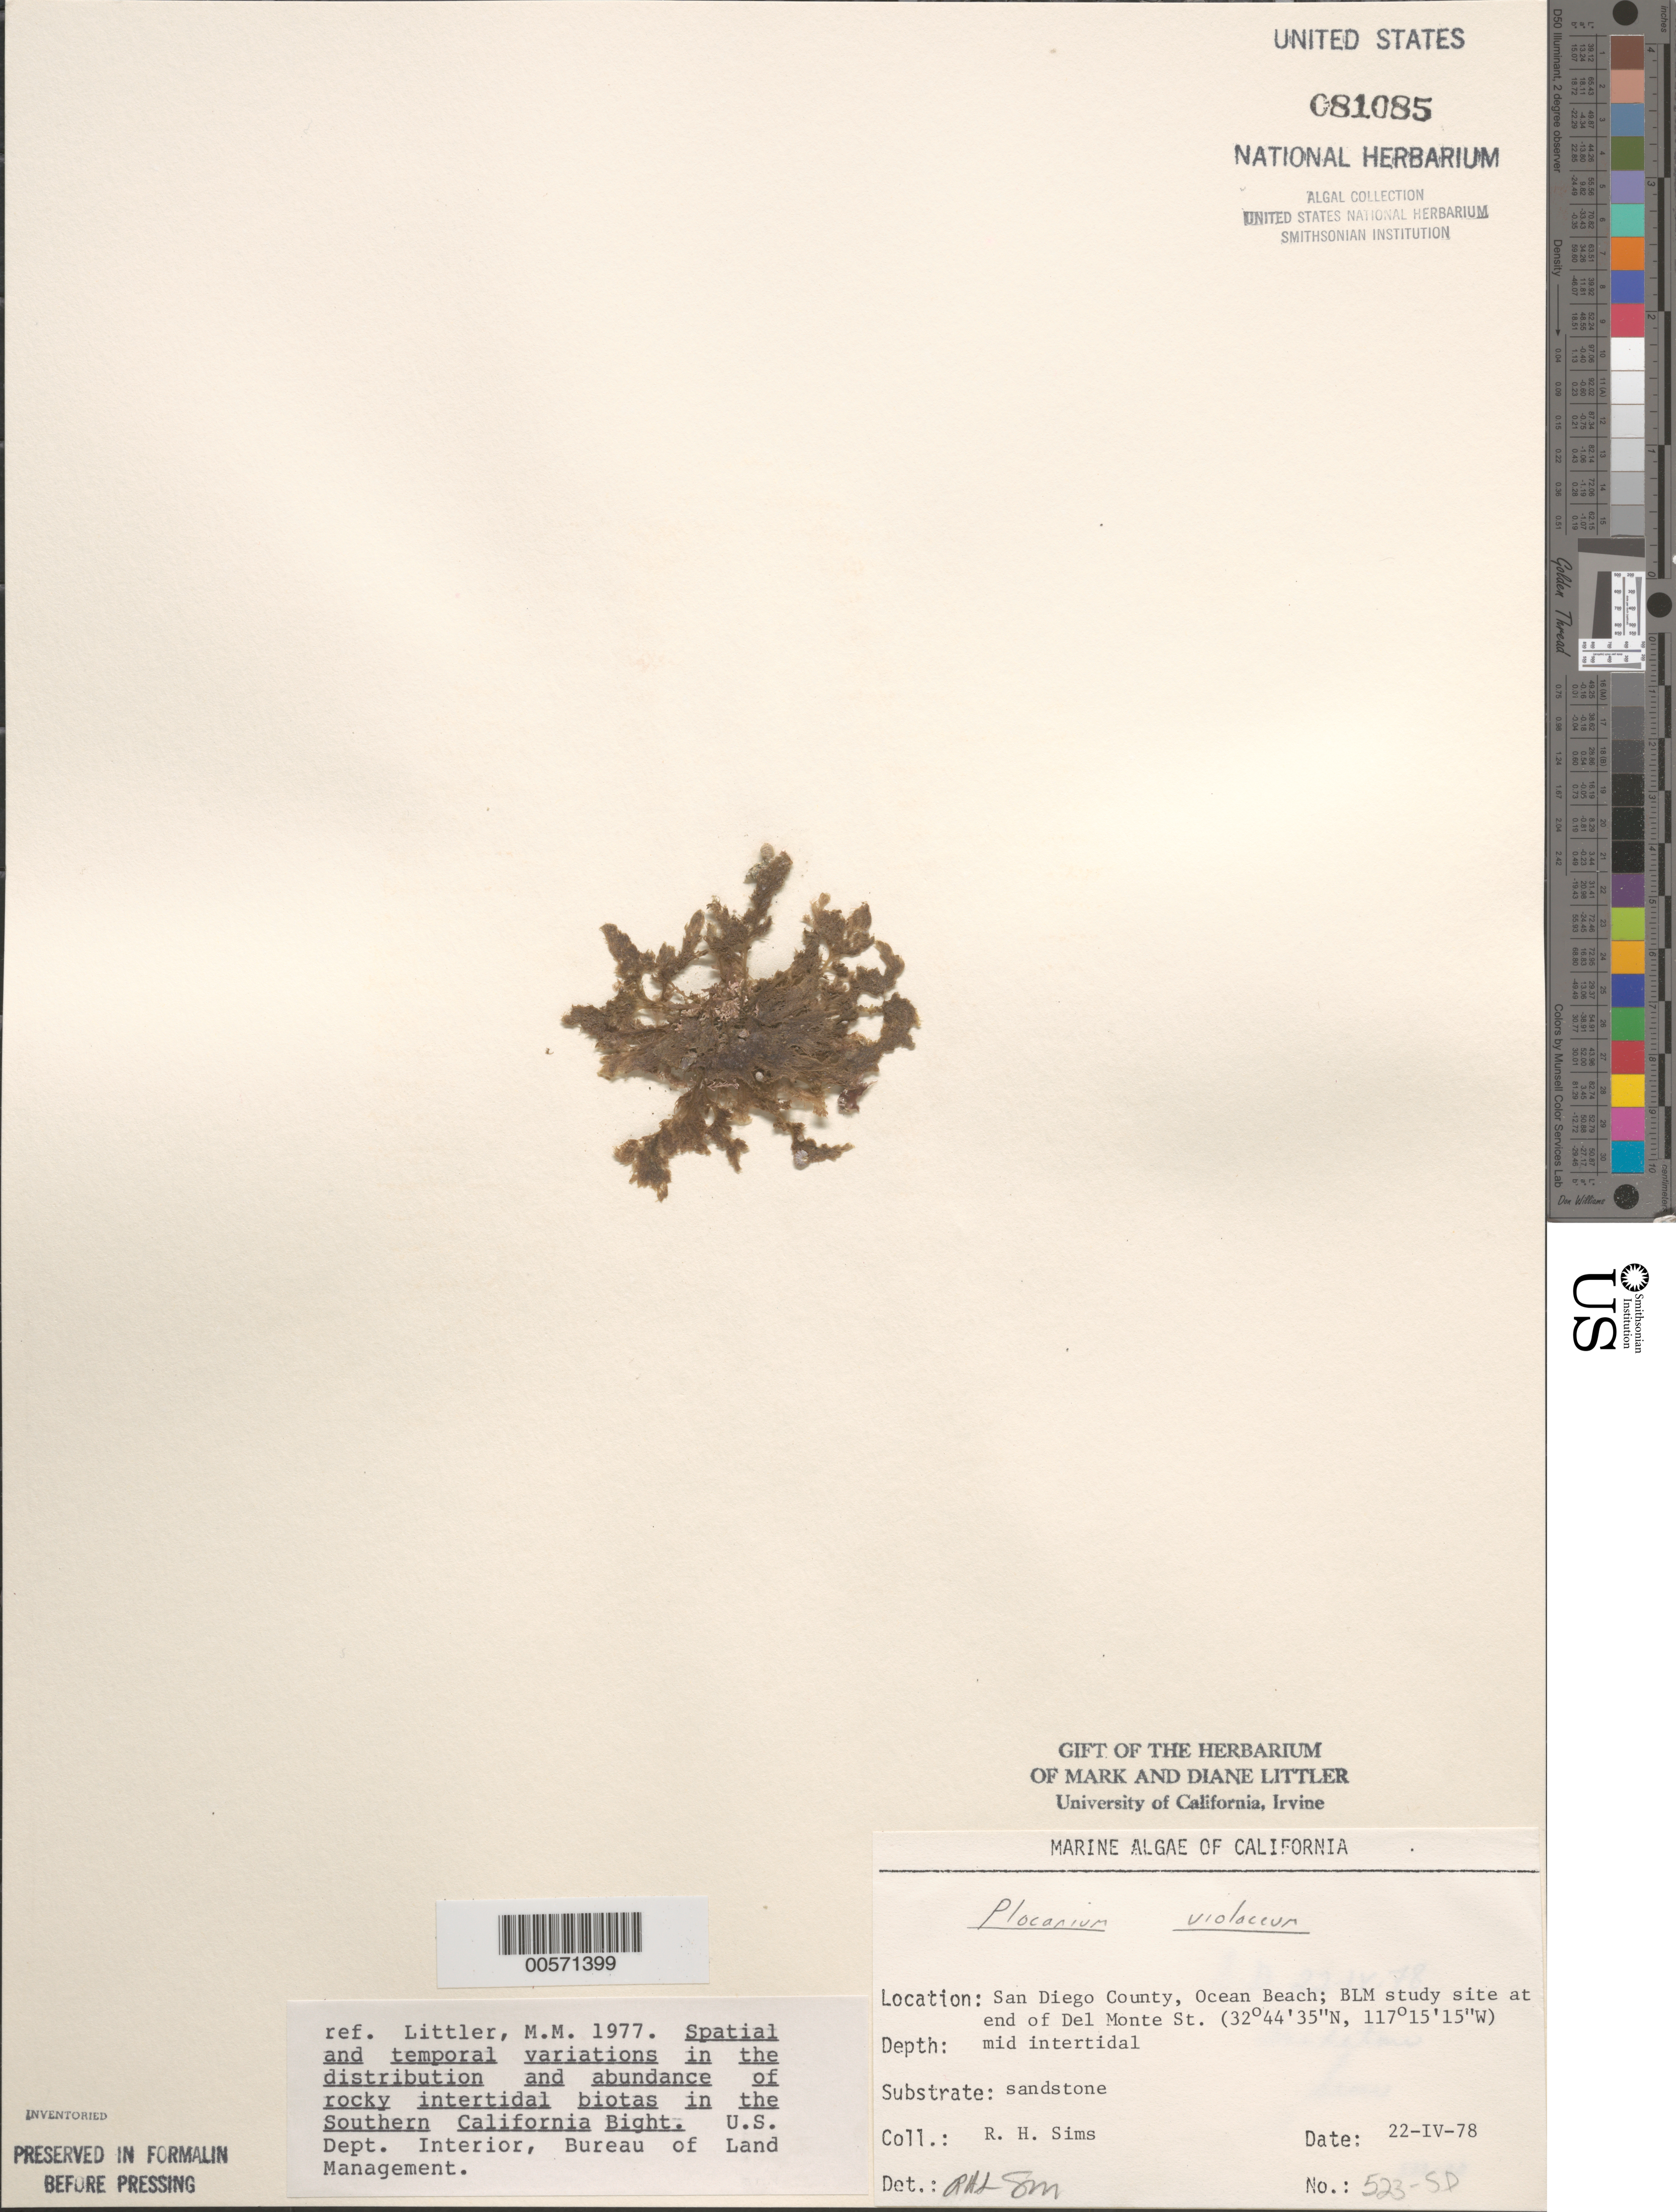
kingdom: Plantae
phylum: Rhodophyta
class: Florideophyceae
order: Plocamiales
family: Plocamiaceae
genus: Plocamium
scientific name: Plocamium violaceum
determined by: Sims, Robert H.; Murray, S. N.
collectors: R. H. Sims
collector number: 523-sd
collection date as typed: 22 Apr 1978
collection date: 1978-04-22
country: United States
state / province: California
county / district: San Diego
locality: Ocean Beach, end of Del Monte Street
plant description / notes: BLM-SOCALBIGHT Rocky Intertidal Survey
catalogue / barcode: US 81085